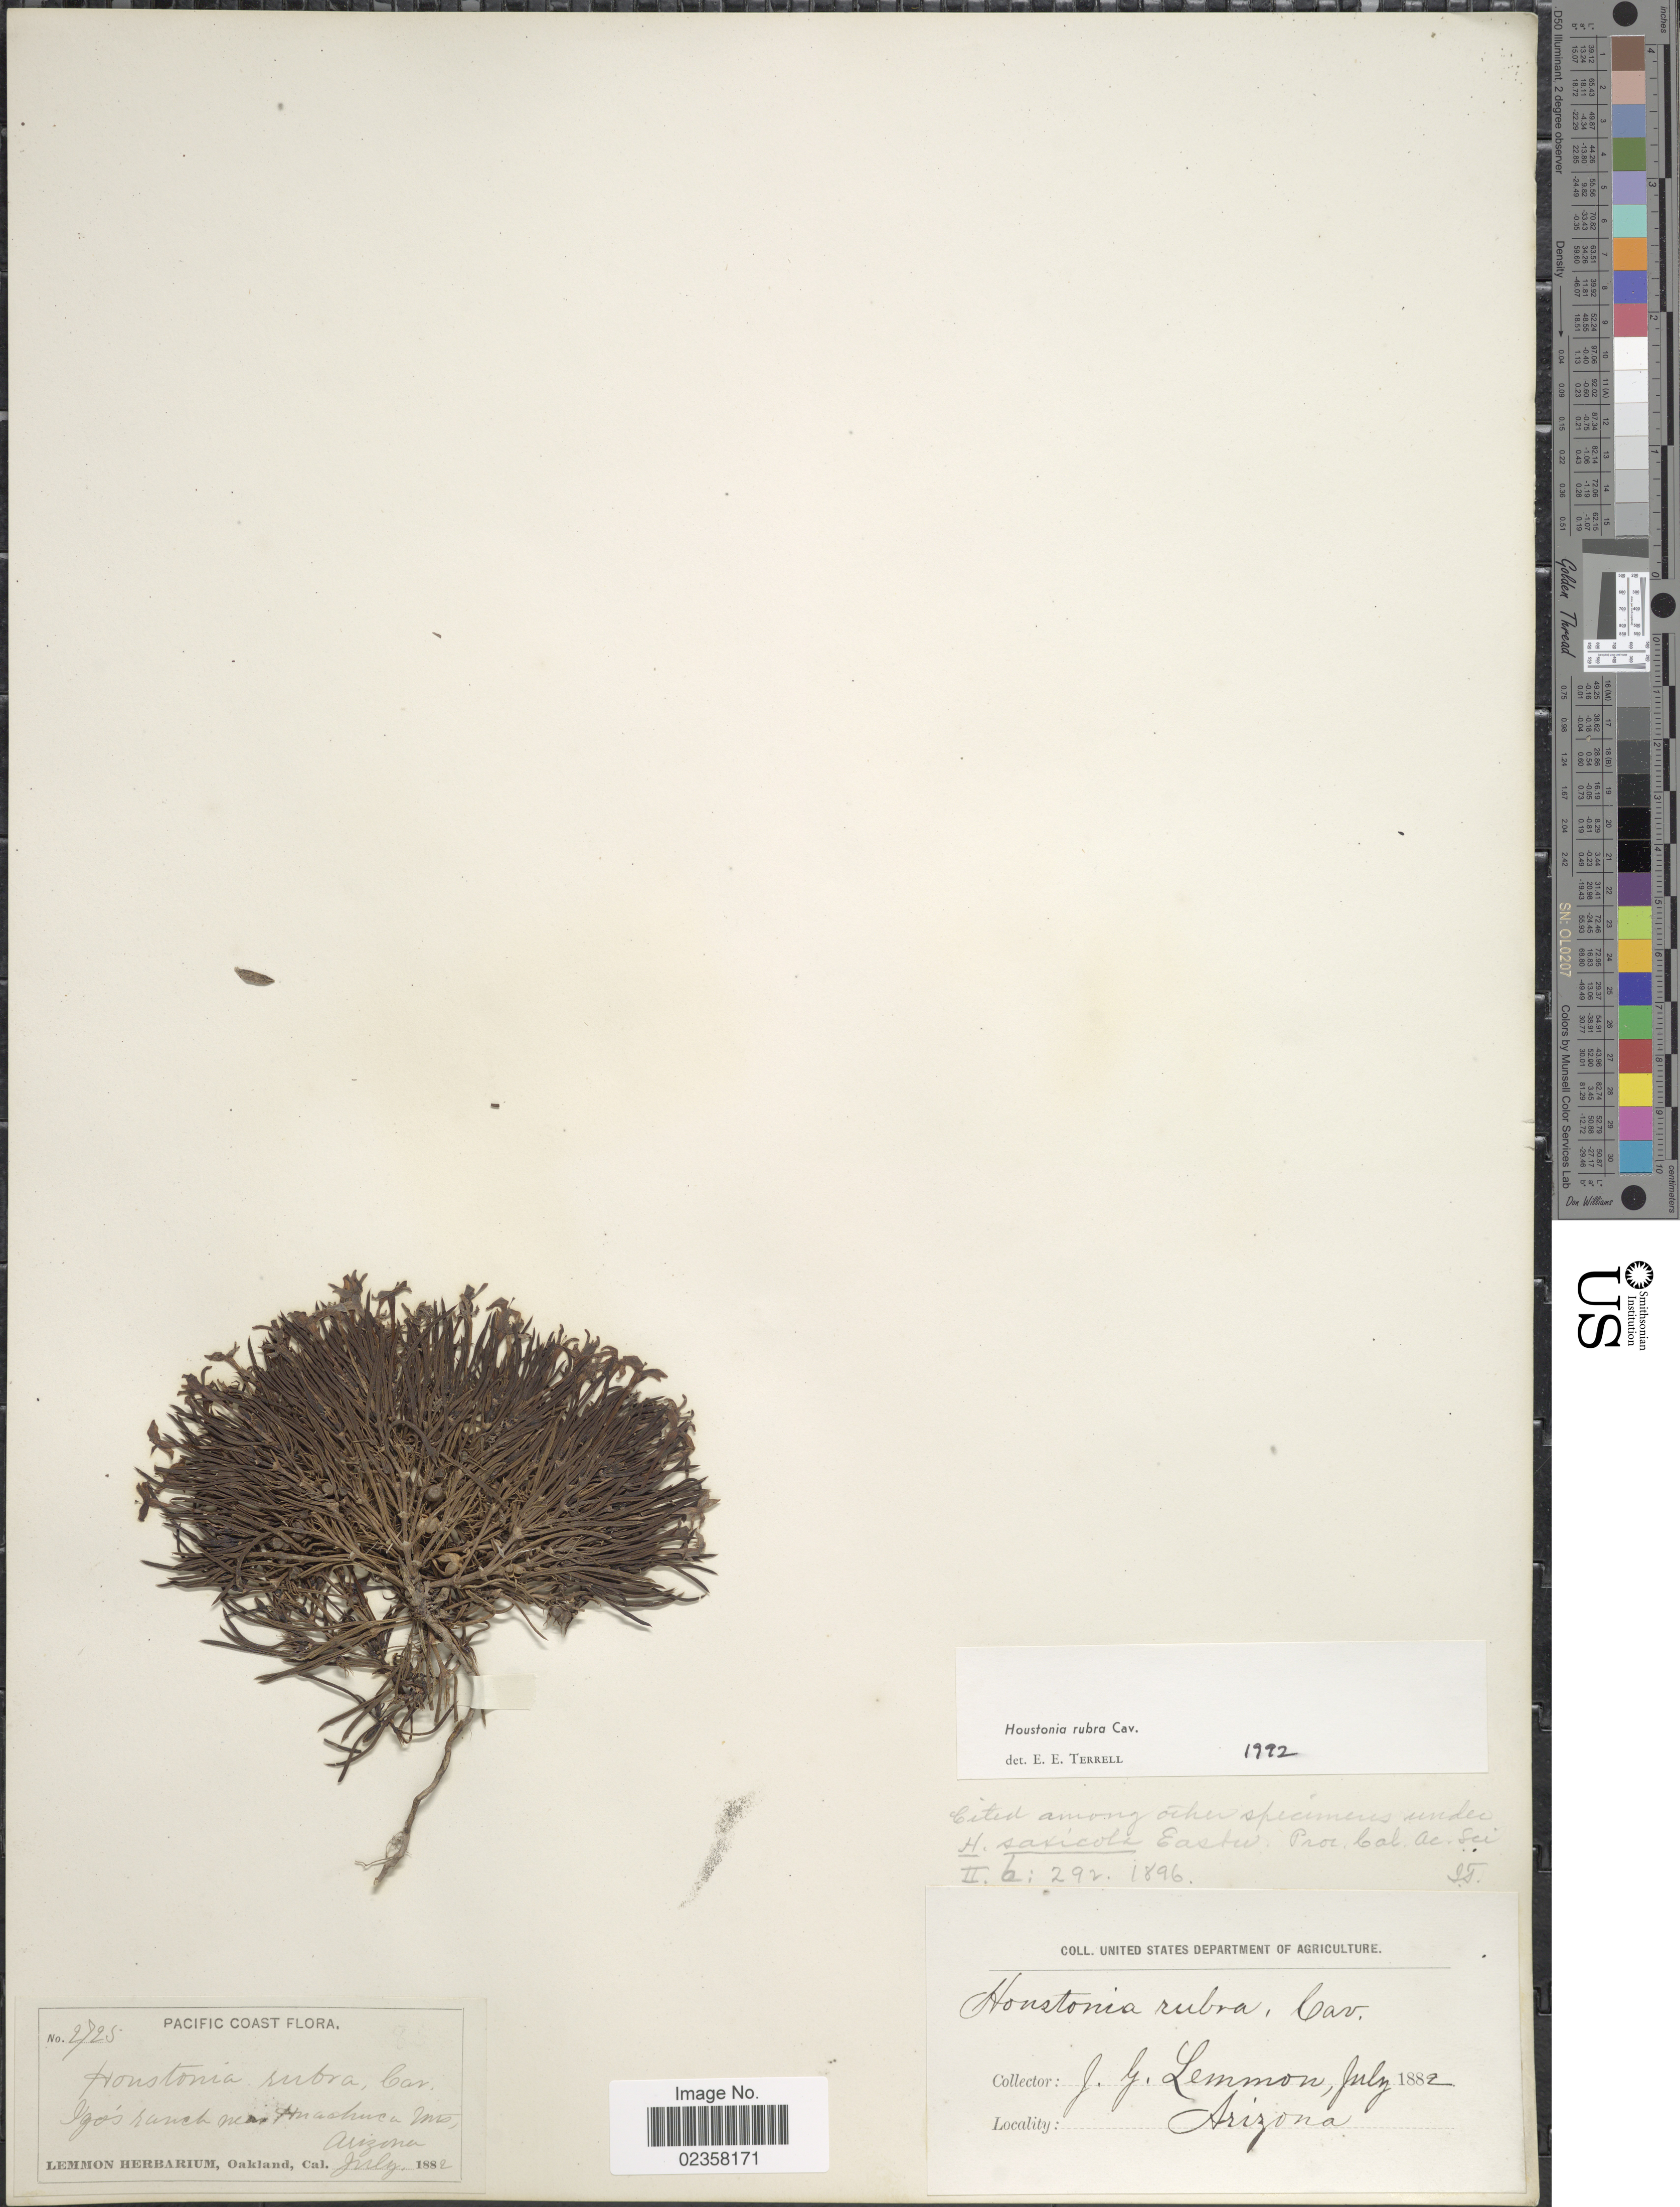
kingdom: Plantae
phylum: Tracheophyta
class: Magnoliopsida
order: Gentianales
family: Rubiaceae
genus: Houstonia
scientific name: Houstonia rubra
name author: Cav.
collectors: J. Lemmon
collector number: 2725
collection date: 1882-07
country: United States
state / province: Arizona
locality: Igo's ranch near Huachuca Mts.